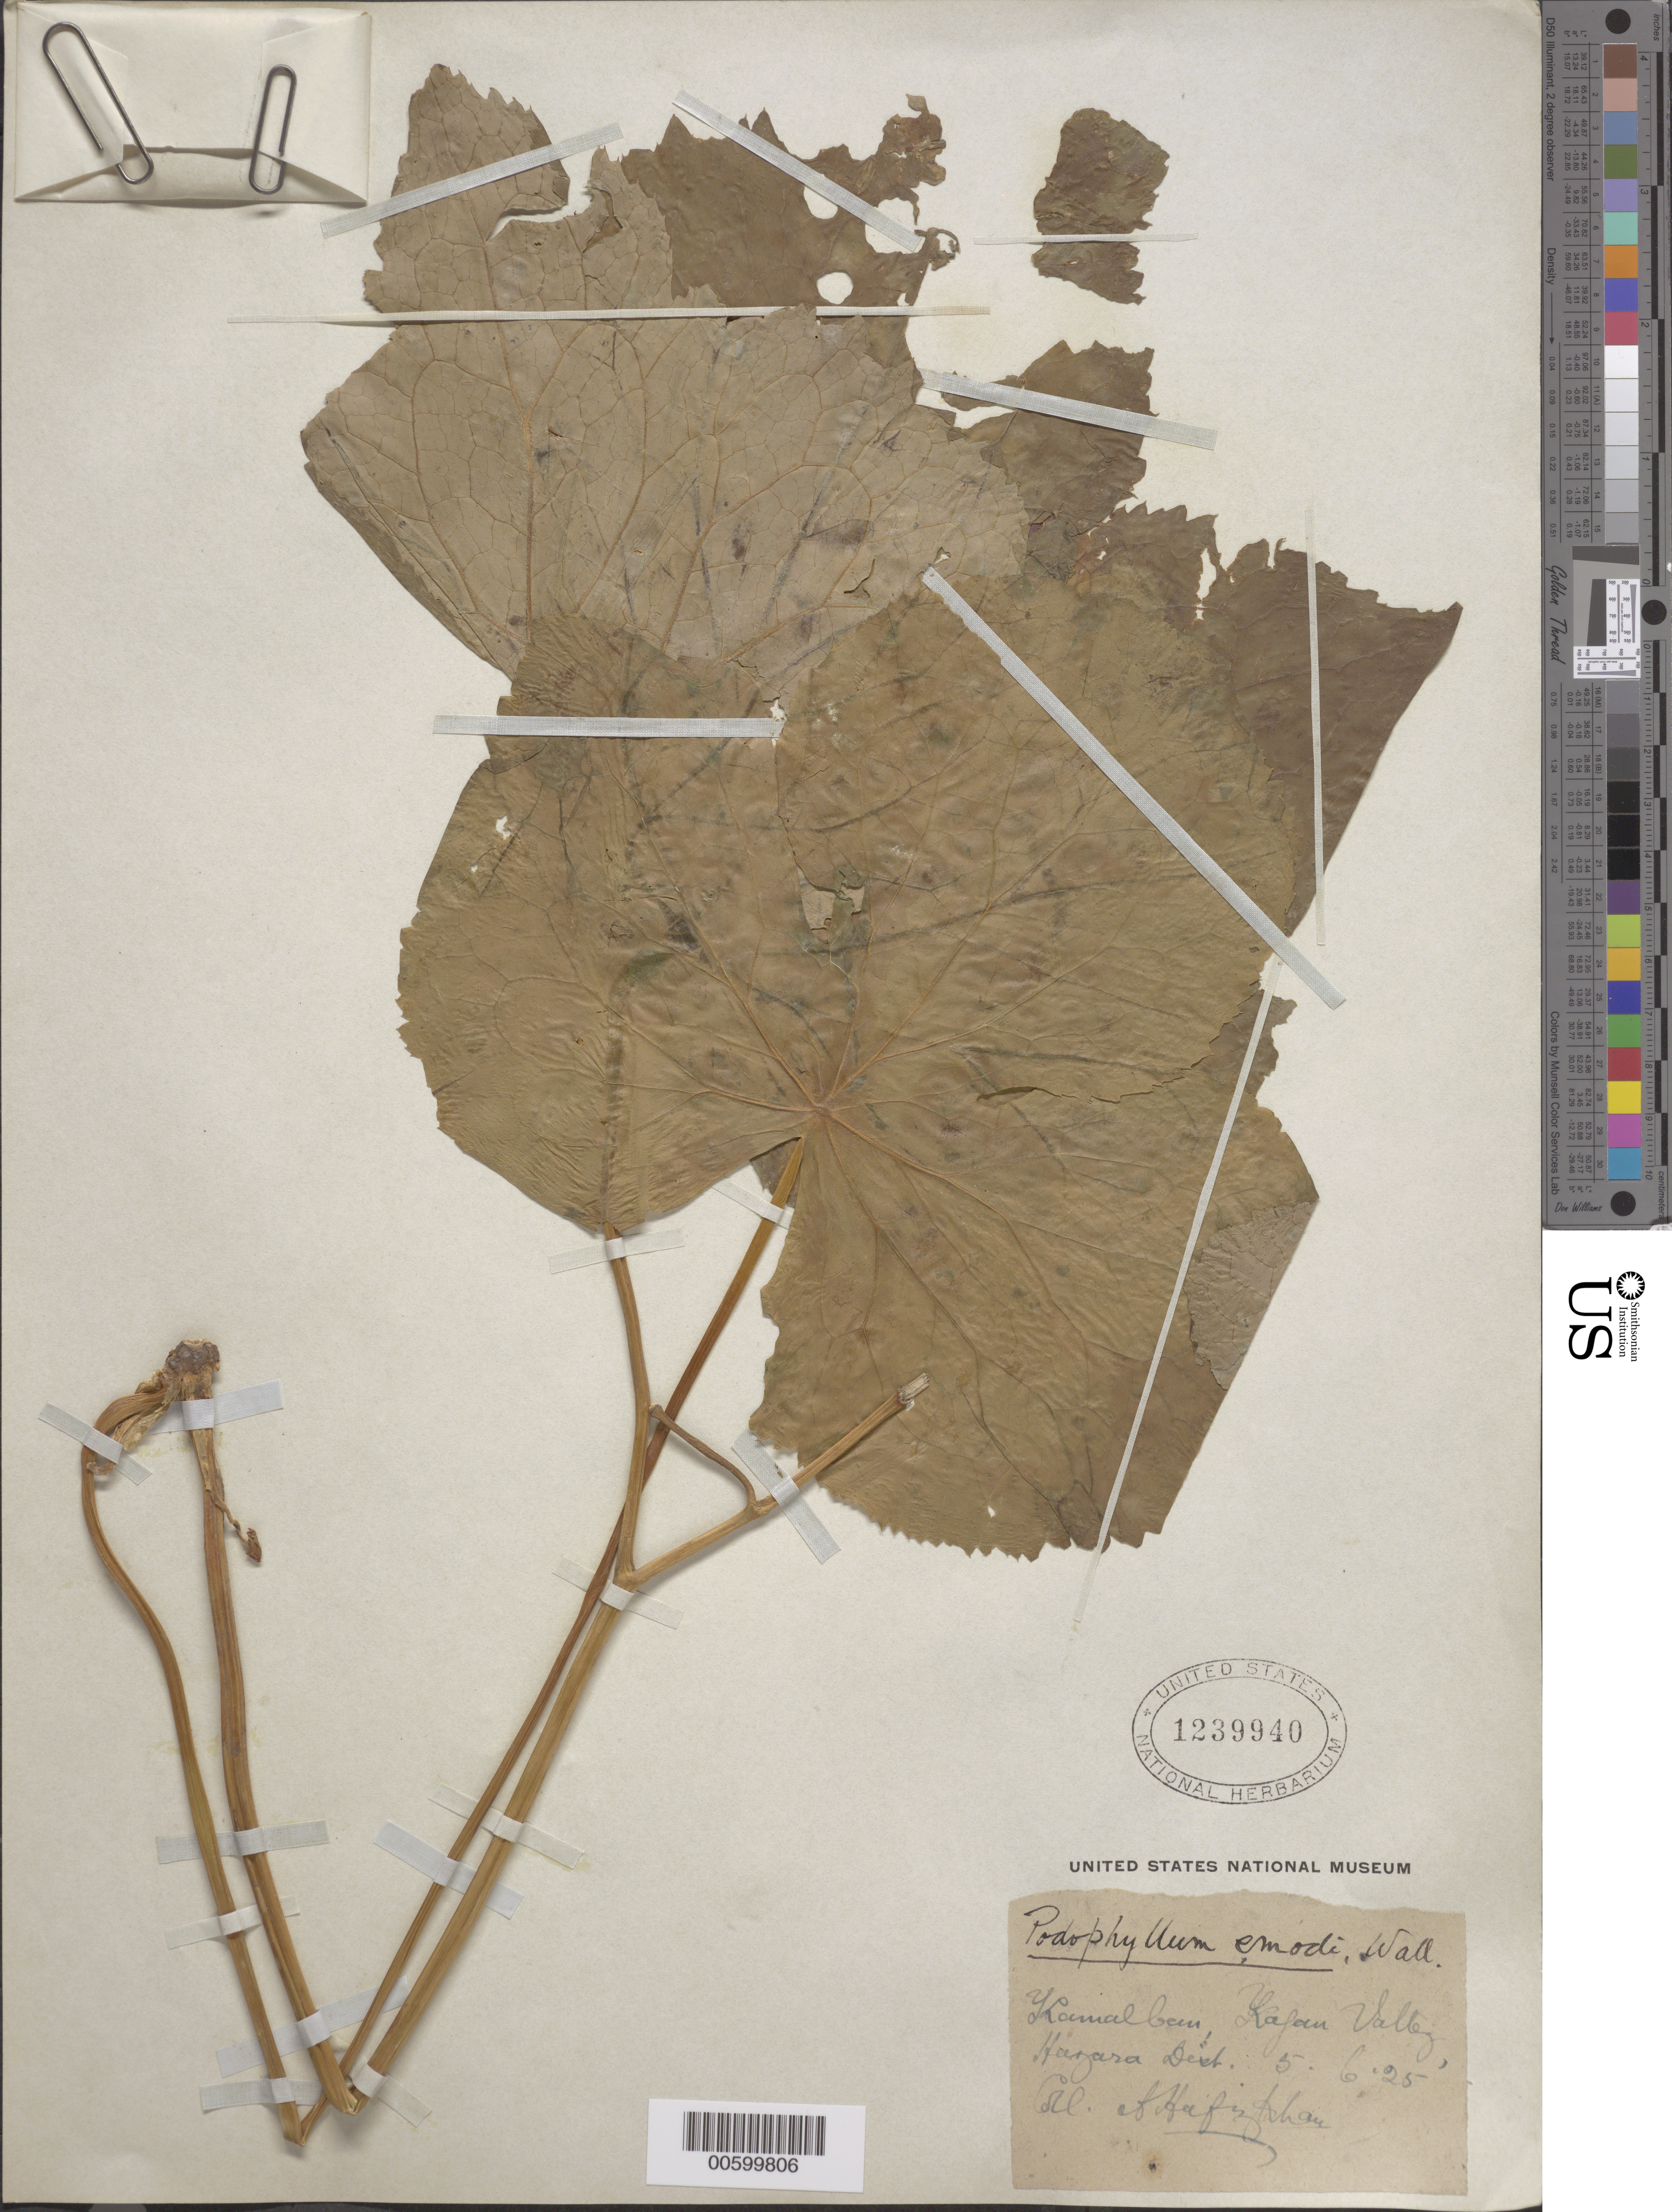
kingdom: Plantae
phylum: Tracheophyta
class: Magnoliopsida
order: Ranunculales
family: Berberidaceae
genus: Sinopodophyllum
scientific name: Sinopodophyllum hexandrum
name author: (Royle) T.S.Ying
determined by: Strong, Mark T., (BOT), Smithsonian Institution - National Museum of Natural History (UNITED STATES)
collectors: H. Khan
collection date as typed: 05 Jun 1925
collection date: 1925-06-05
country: Pakistan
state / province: North-West Frontier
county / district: Hazara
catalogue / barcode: US 1239940